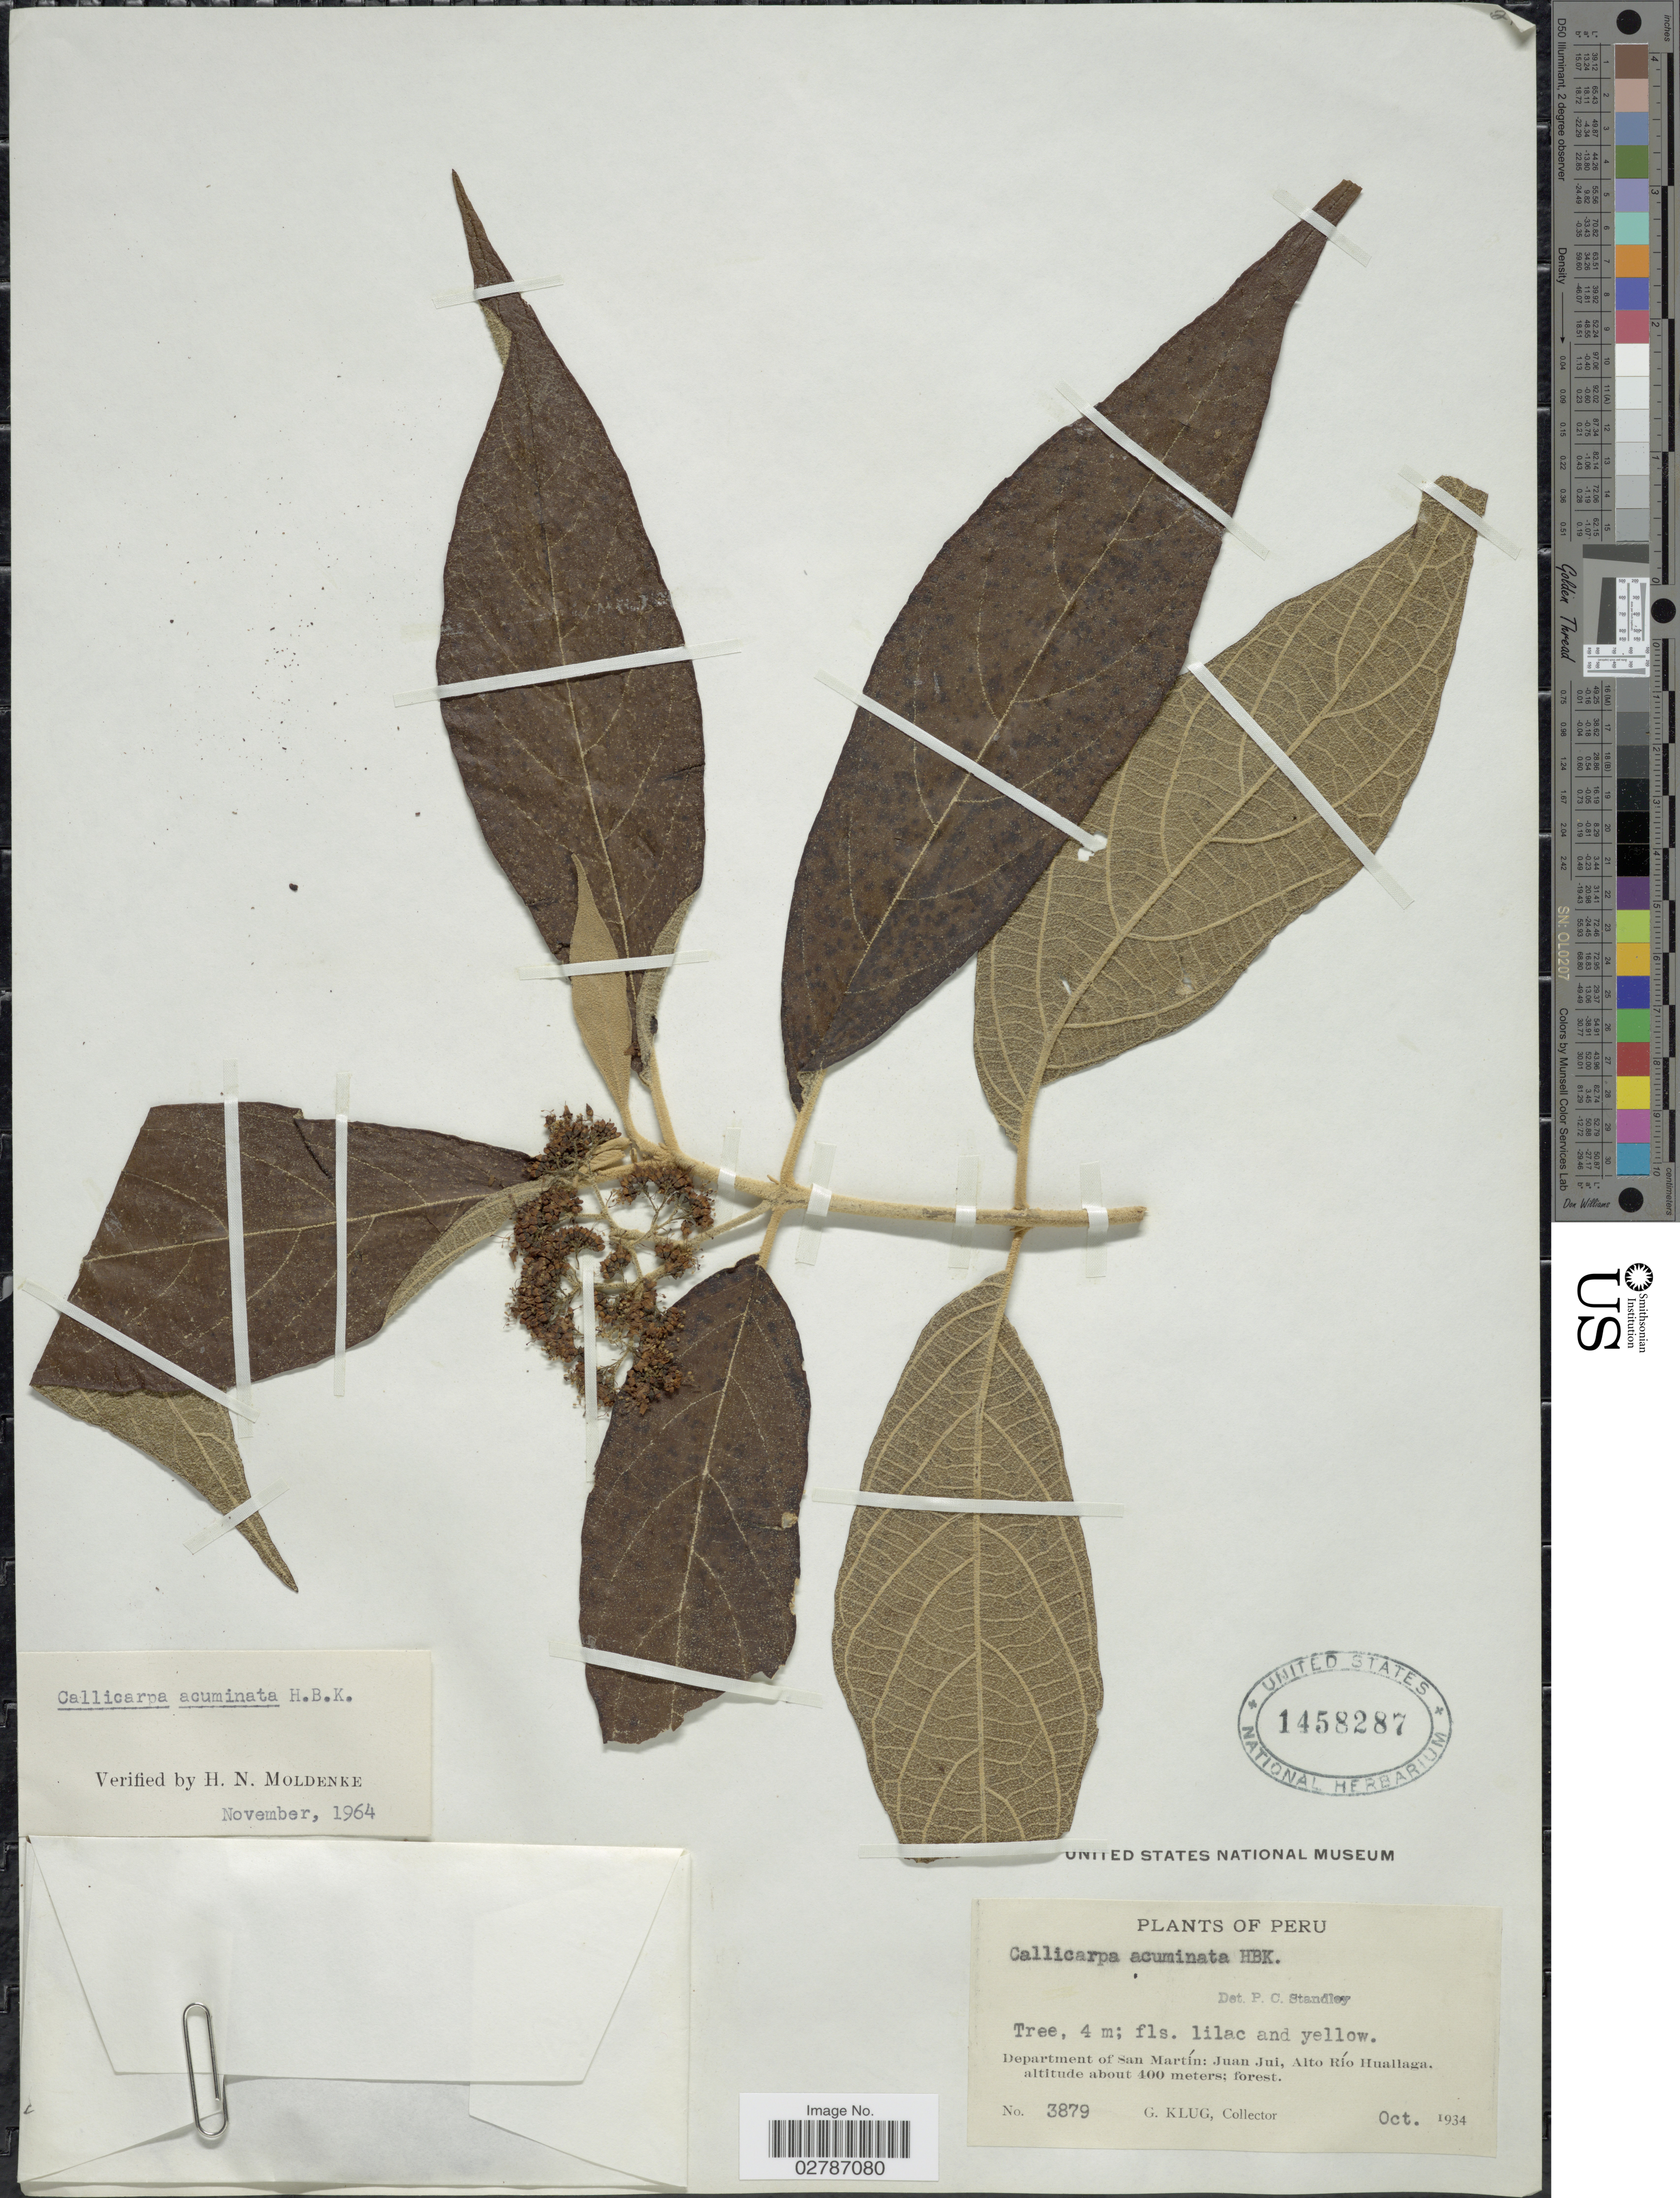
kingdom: Plantae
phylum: Tracheophyta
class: Magnoliopsida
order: Lamiales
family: Lamiaceae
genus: Callicarpa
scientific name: Callicarpa acuminata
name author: Kunth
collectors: G. Klug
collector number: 3879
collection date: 1934-10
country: Peru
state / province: San Martín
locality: Department of San Martín: Juan Jui, Alto Río Huallaga.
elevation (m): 400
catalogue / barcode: US 1458287